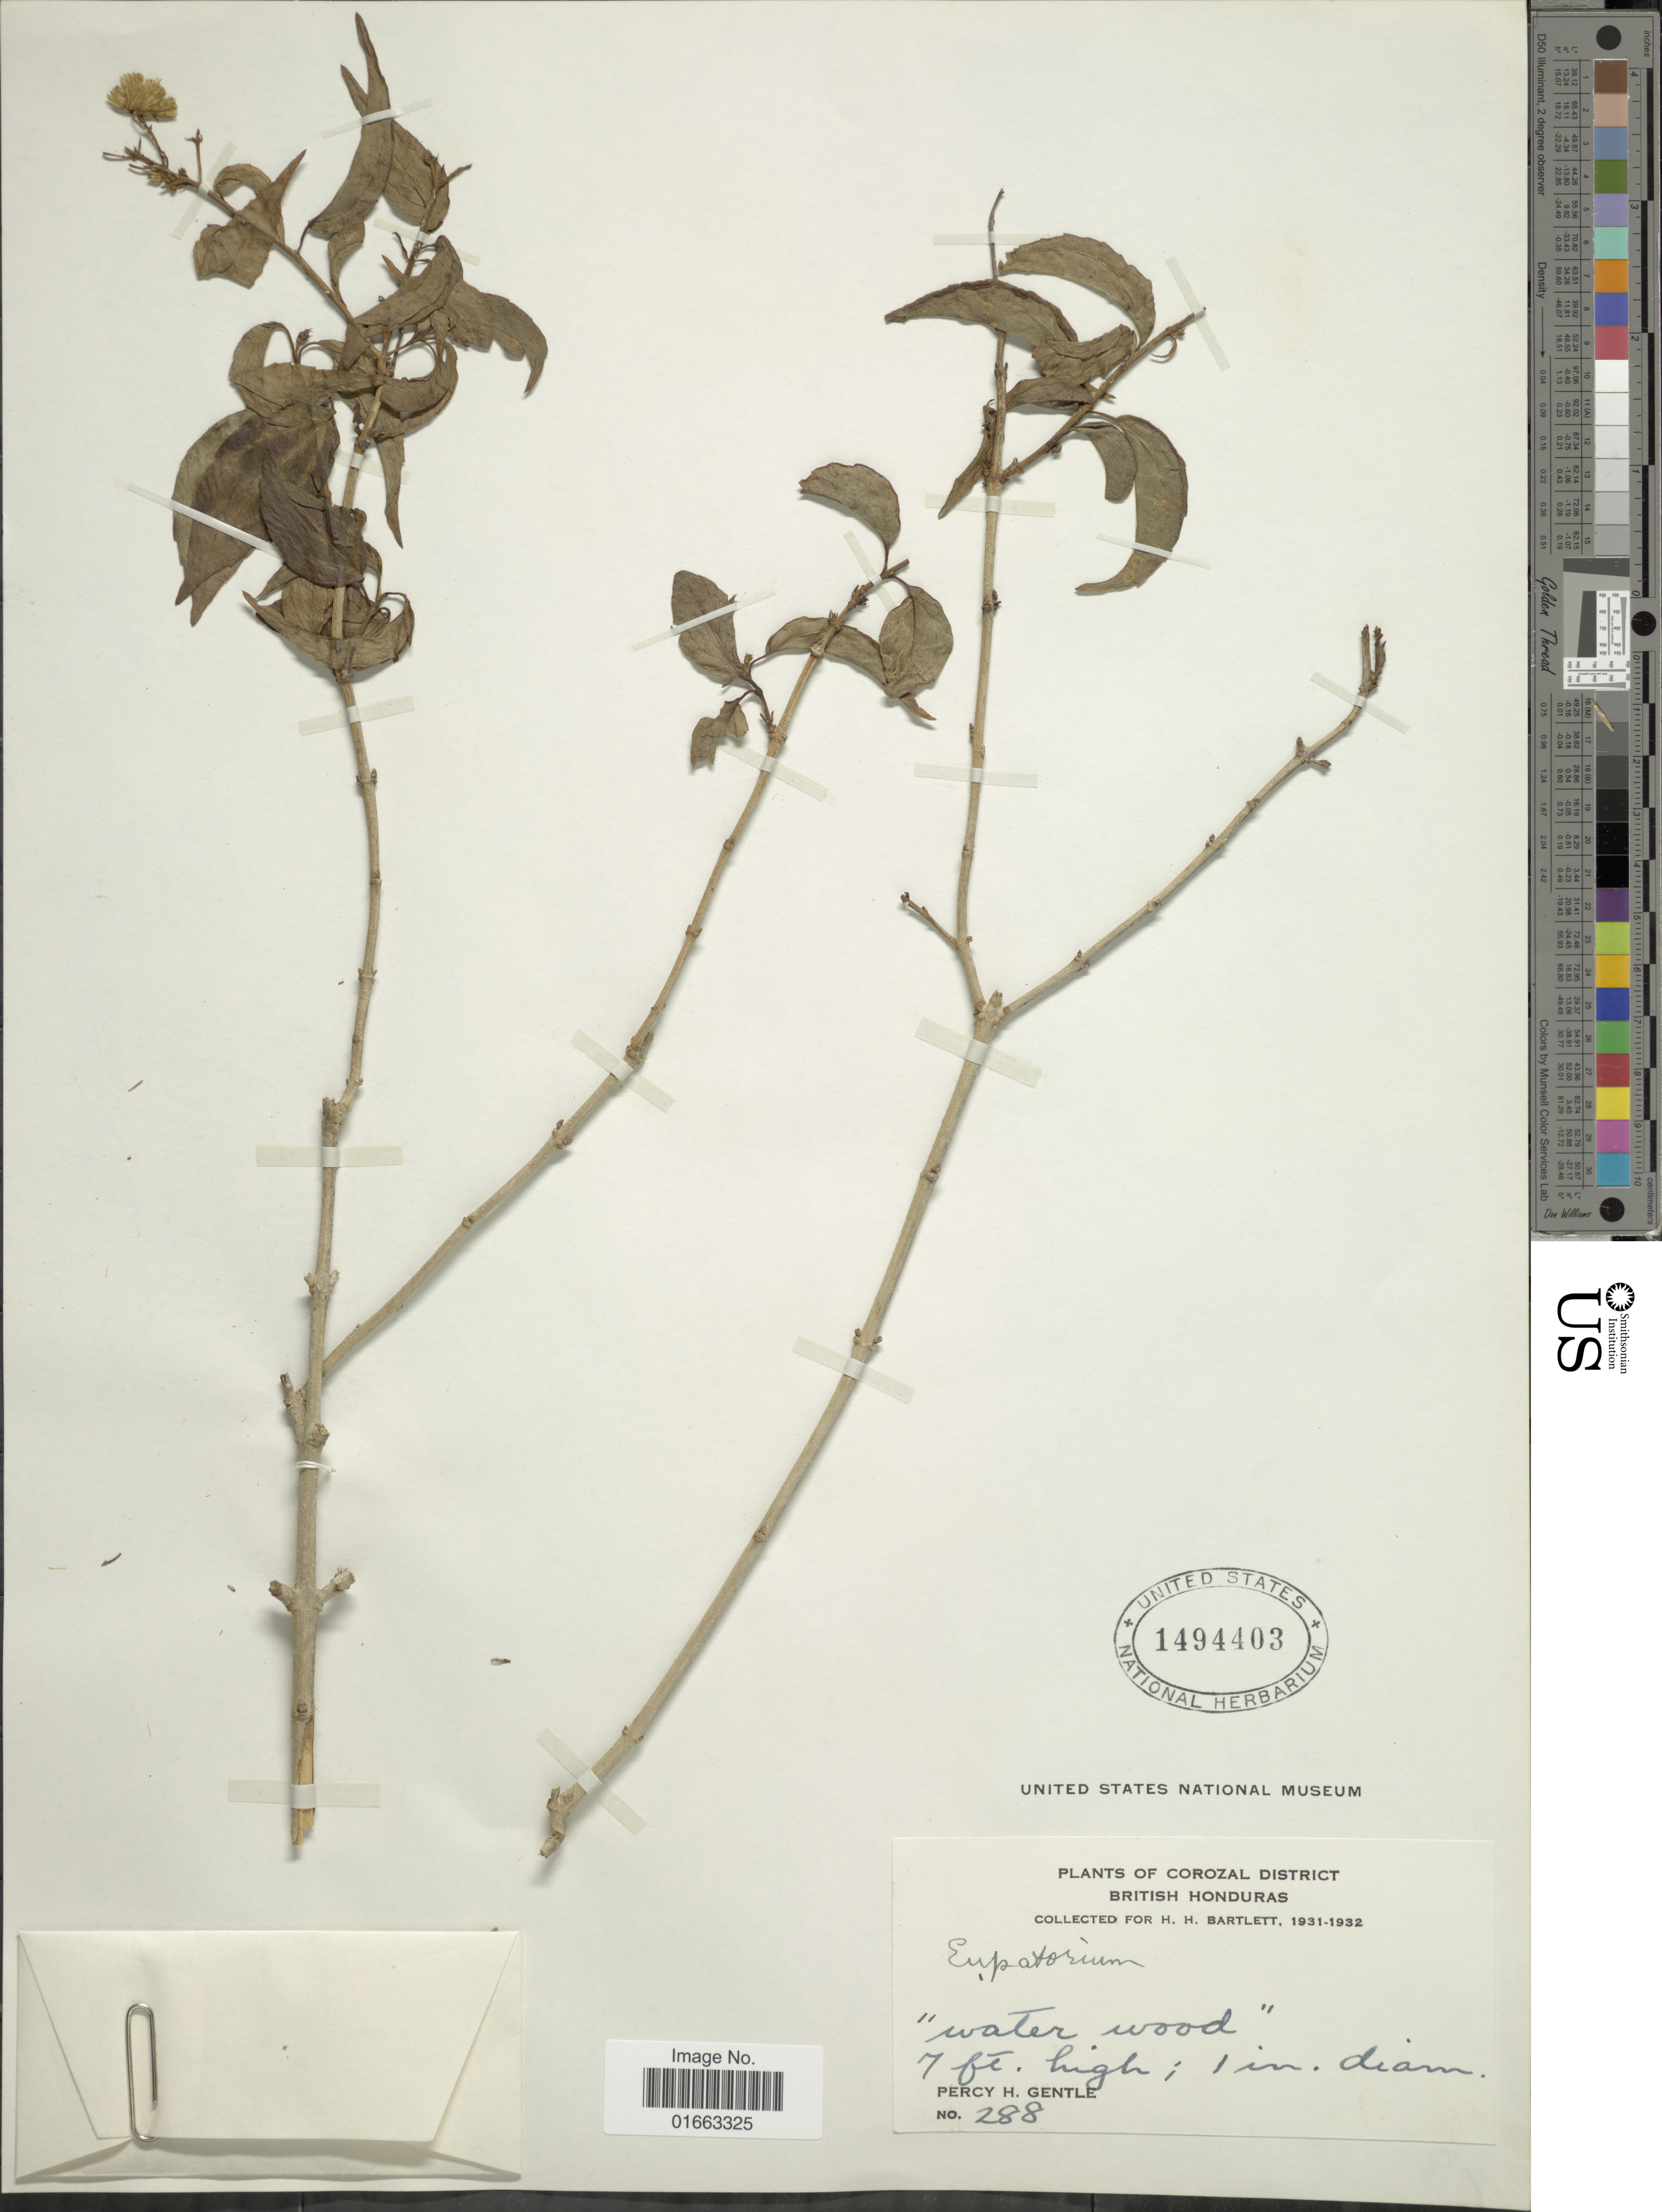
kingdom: Plantae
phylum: Tracheophyta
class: Magnoliopsida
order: Asterales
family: Asteraceae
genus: Koanophyllon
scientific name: Koanophyllon albicaule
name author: (Sch. Bip. ex Klatt) R.M. King & H. Rob.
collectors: P. H. Gentle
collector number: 288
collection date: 1931/1932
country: Belize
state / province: Corozal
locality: British Honduras, "water wood"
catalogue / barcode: US 1494403